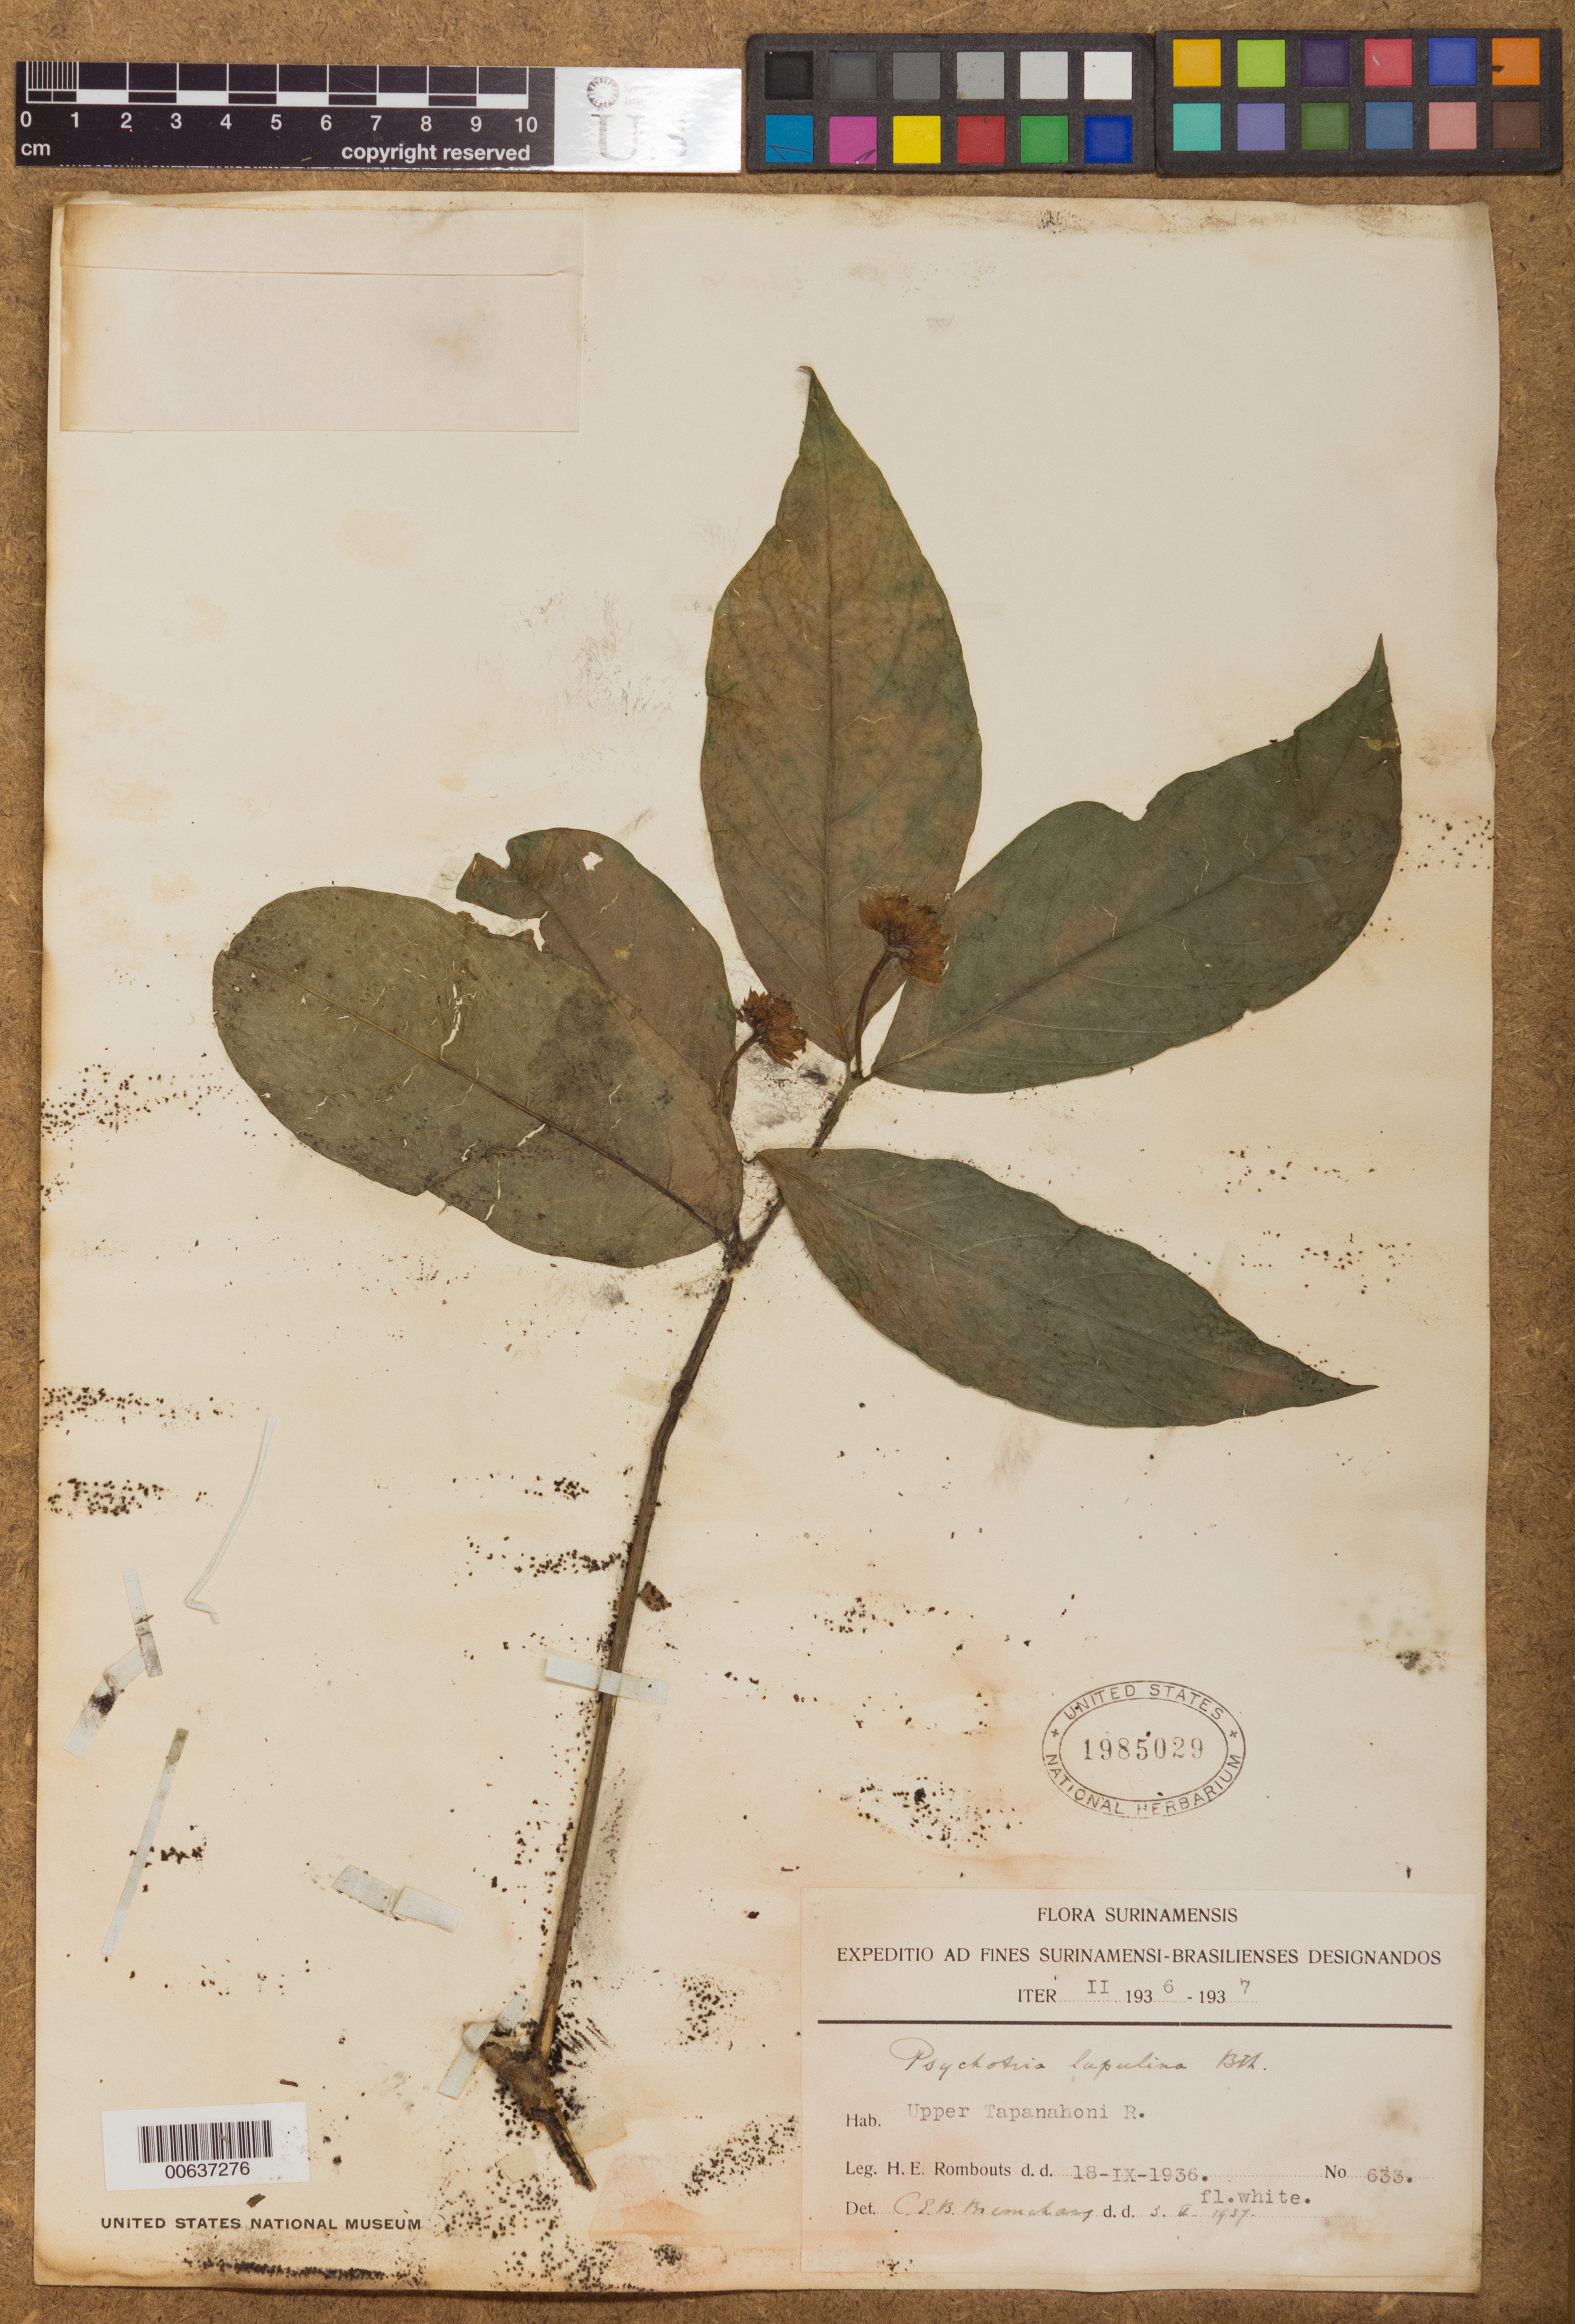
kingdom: Plantae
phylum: Tracheophyta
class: Magnoliopsida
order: Gentianales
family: Rubiaceae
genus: Psychotria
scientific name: Psychotria lupulina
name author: Benth.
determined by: Bremekamp, C. E. B.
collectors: H. Rombouts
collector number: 633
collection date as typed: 18-Sep-36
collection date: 1936-09-18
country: Suriname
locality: Tapanahoni R. (upper)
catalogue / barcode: US 1985029